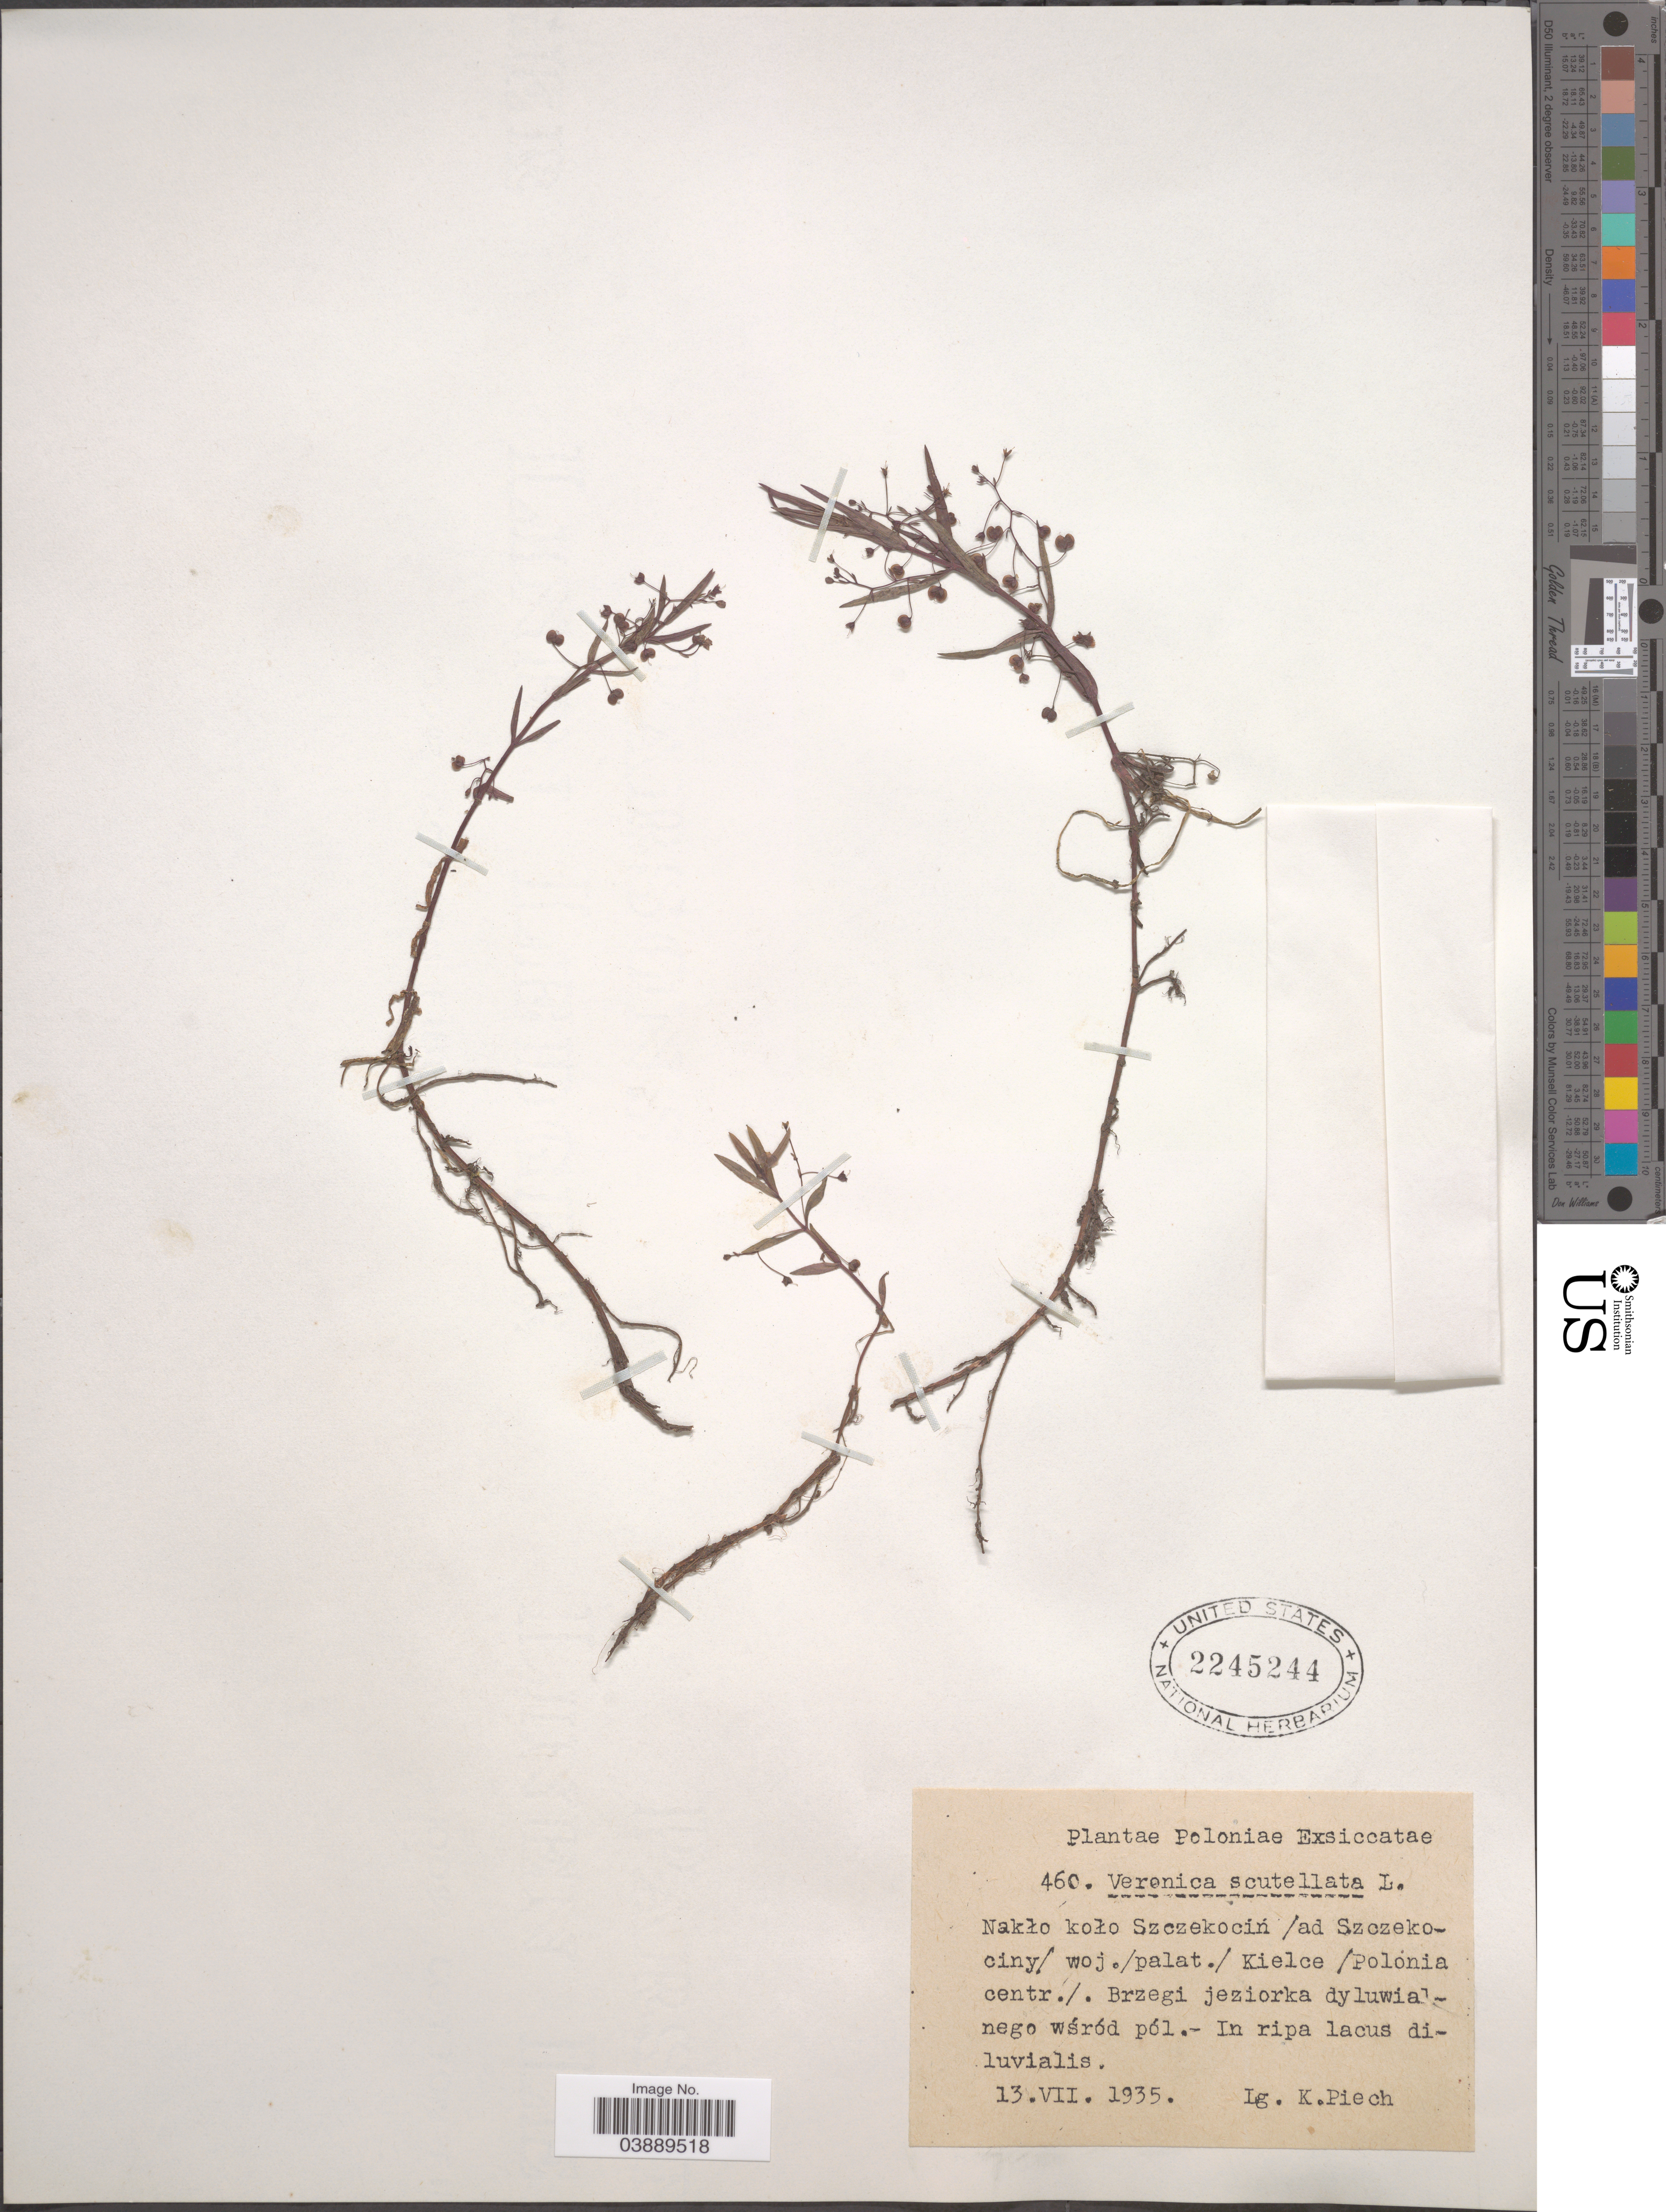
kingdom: Plantae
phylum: Tracheophyta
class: Magnoliopsida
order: Lamiales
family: Plantaginaceae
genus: Veronica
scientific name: Veronica scutellata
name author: L.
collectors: K. Piech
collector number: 460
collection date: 1935-07-13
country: Poland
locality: Naklo kolo Szeczekocin / ad Szczekociny/ woj./ palat./ Kielce / Polonia centr. / . Brzegi jeziorka dyluwialnego wsród pól.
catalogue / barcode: US 2245244